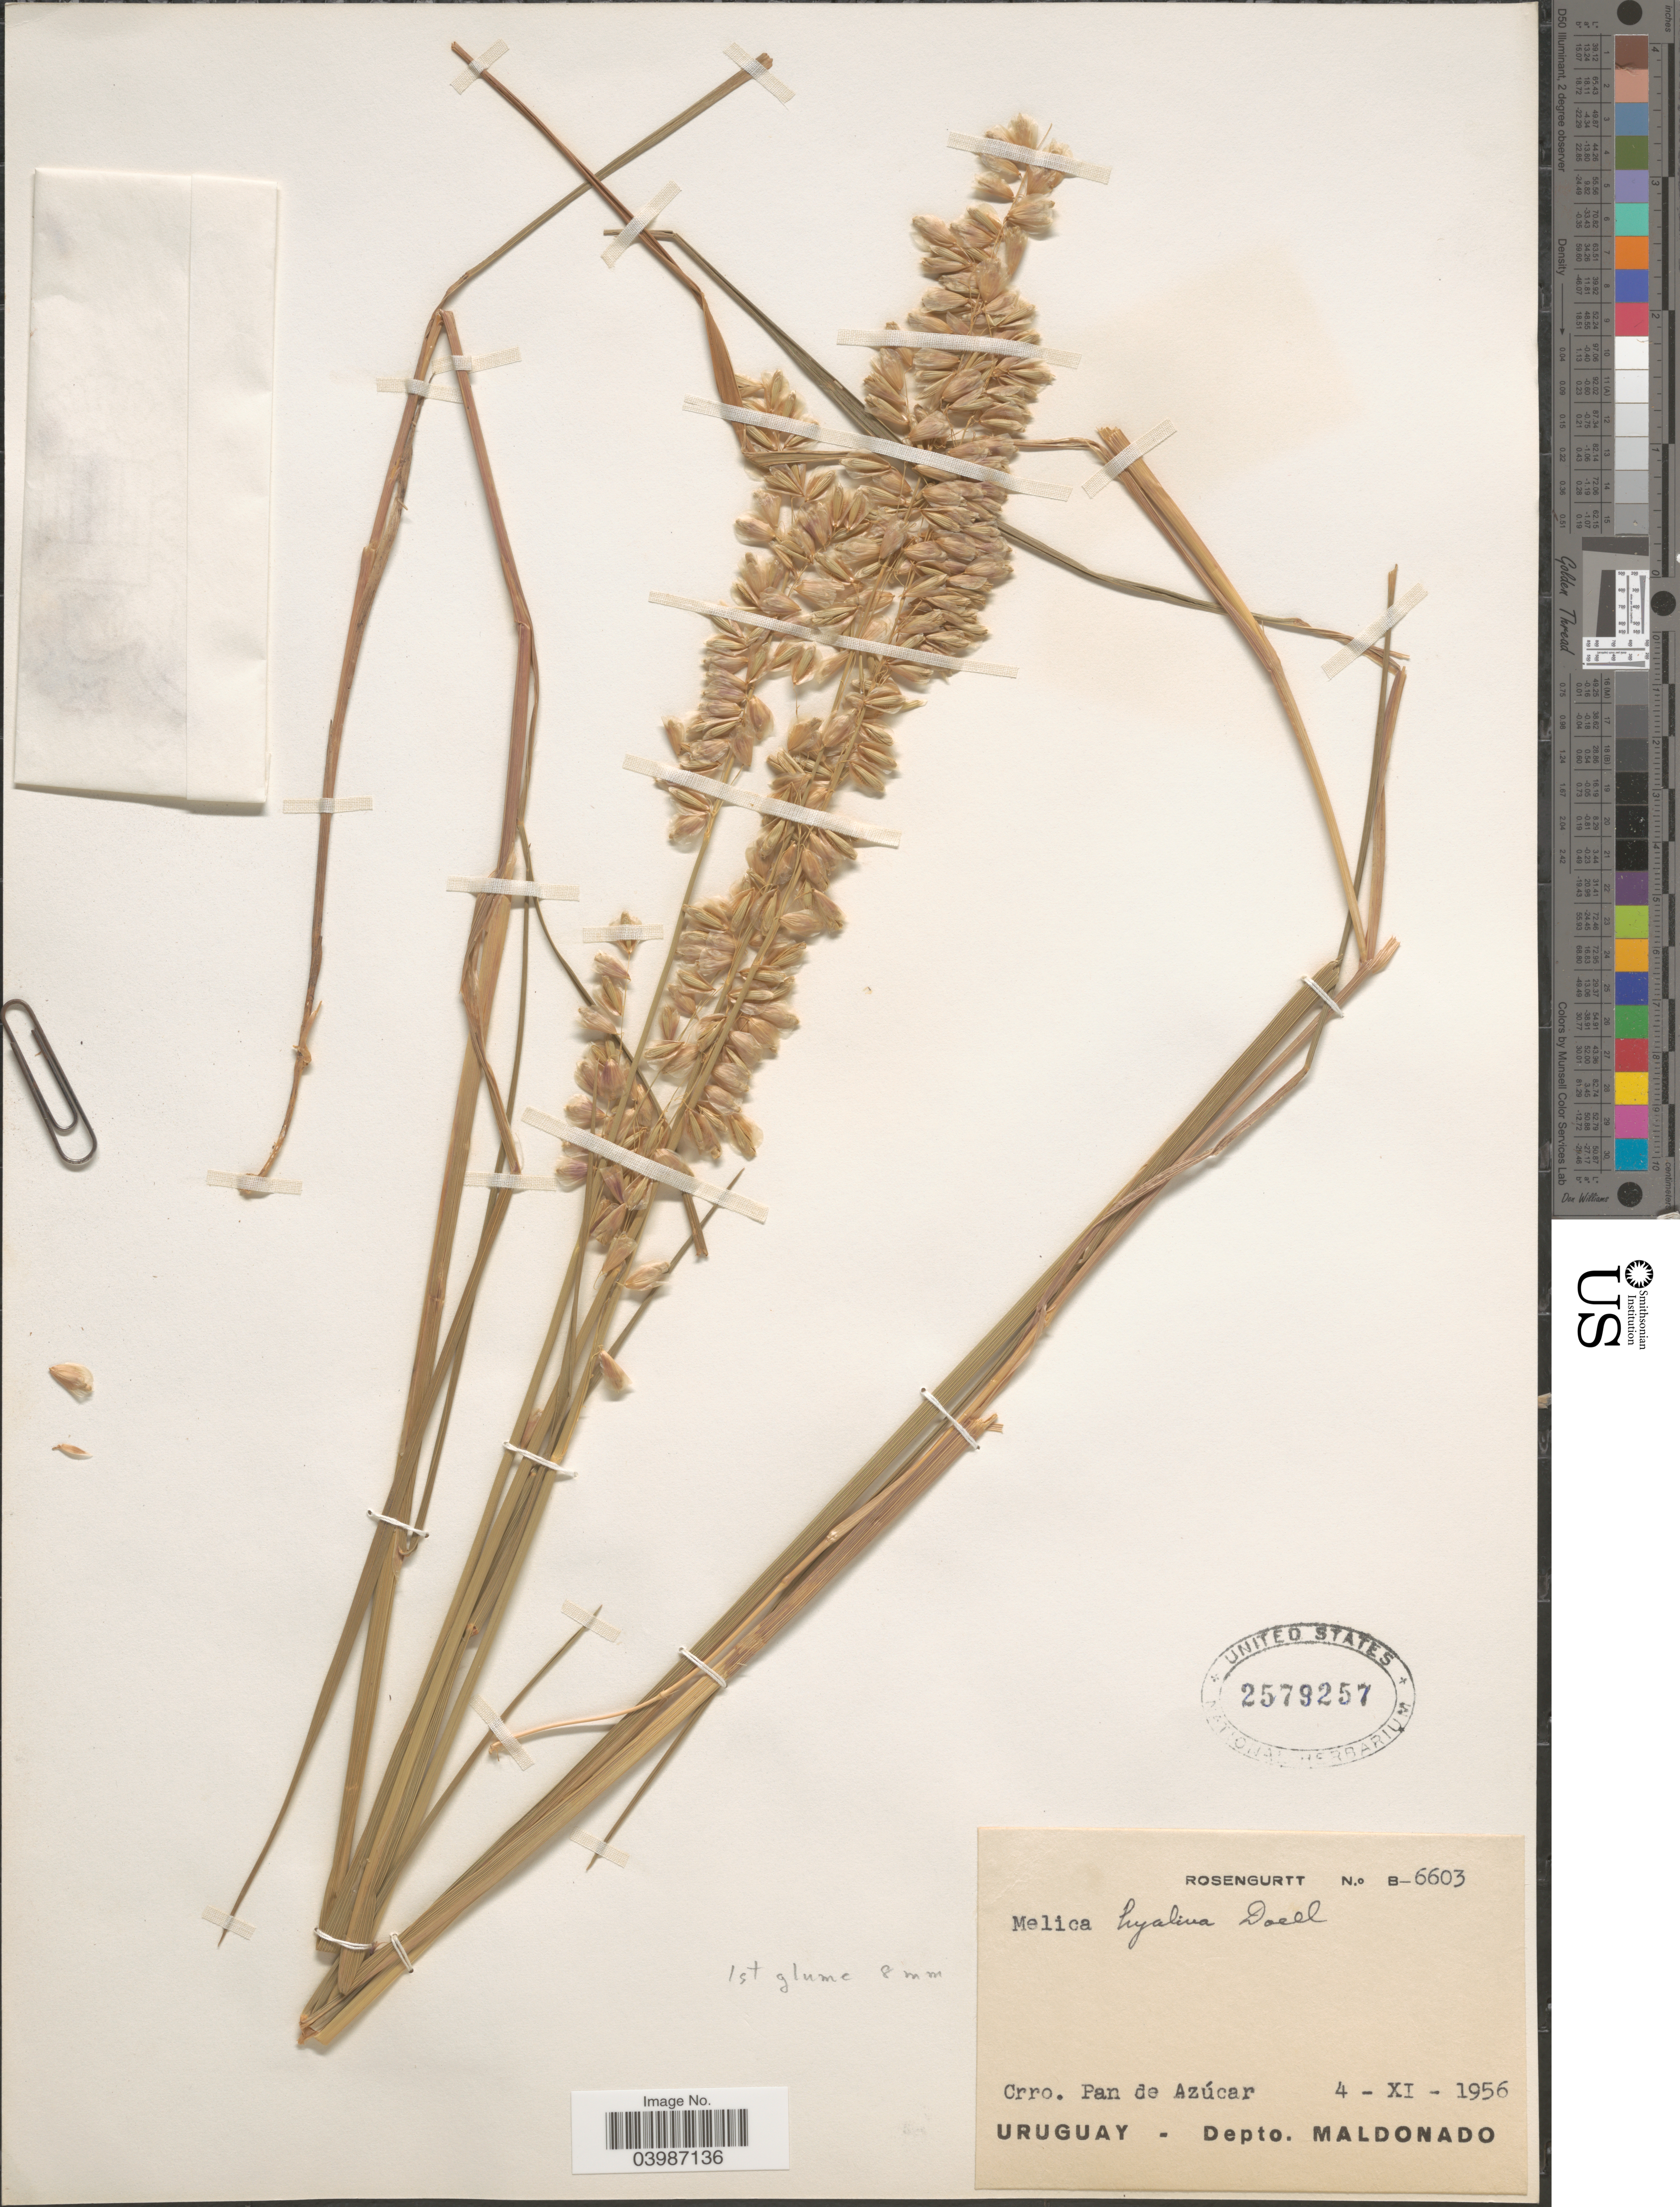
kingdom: Plantae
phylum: Tracheophyta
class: Liliopsida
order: Poales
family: Poaceae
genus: Melica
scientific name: Melica hyalina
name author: Döll in Mart.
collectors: Rosengurtt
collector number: B-6603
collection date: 1956-11-04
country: Uruguay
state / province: Maldonado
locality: Crro. Pan de Azúcar. Depto. Maldonado.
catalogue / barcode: US 2579257